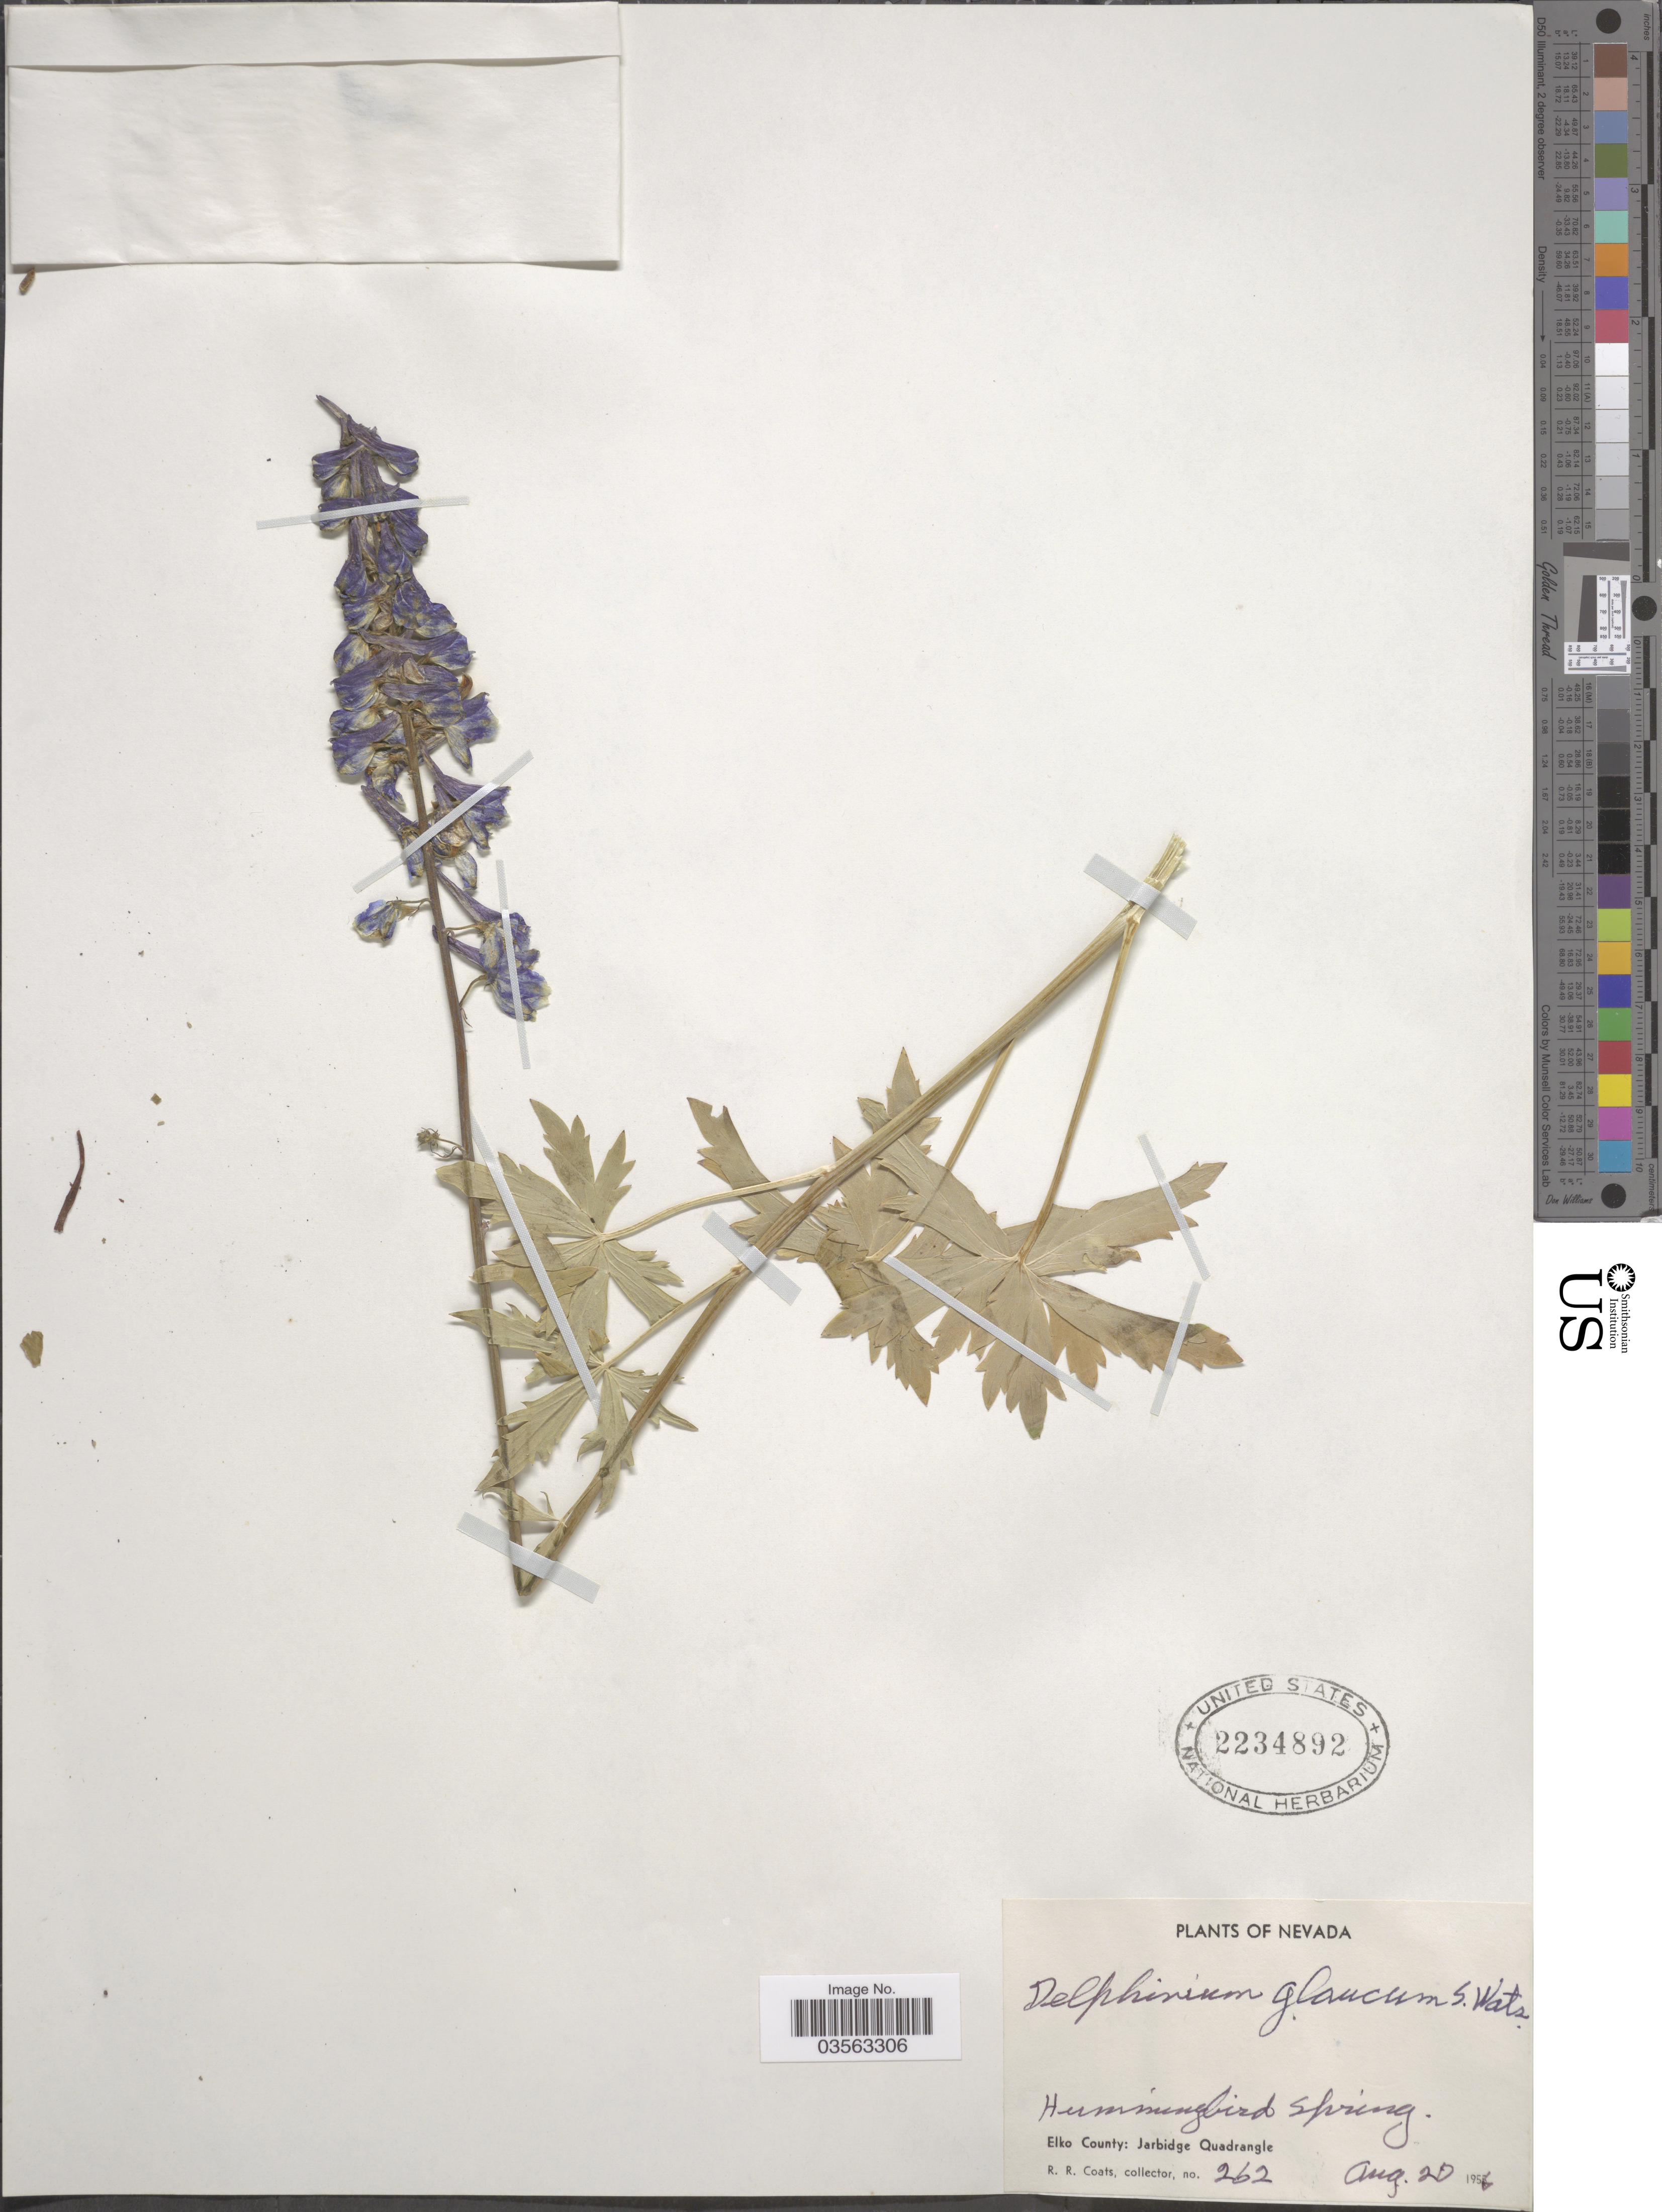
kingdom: Plantae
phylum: Tracheophyta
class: Magnoliopsida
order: Ranunculales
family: Ranunculaceae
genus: Delphinium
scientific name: Delphinium glaucum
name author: S. Watson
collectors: R. Coats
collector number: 262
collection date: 1956-08-20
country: United States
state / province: Nevada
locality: Hummingbird Spring. Elko County: Jarbidge Quadrangle.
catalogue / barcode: US 2234892